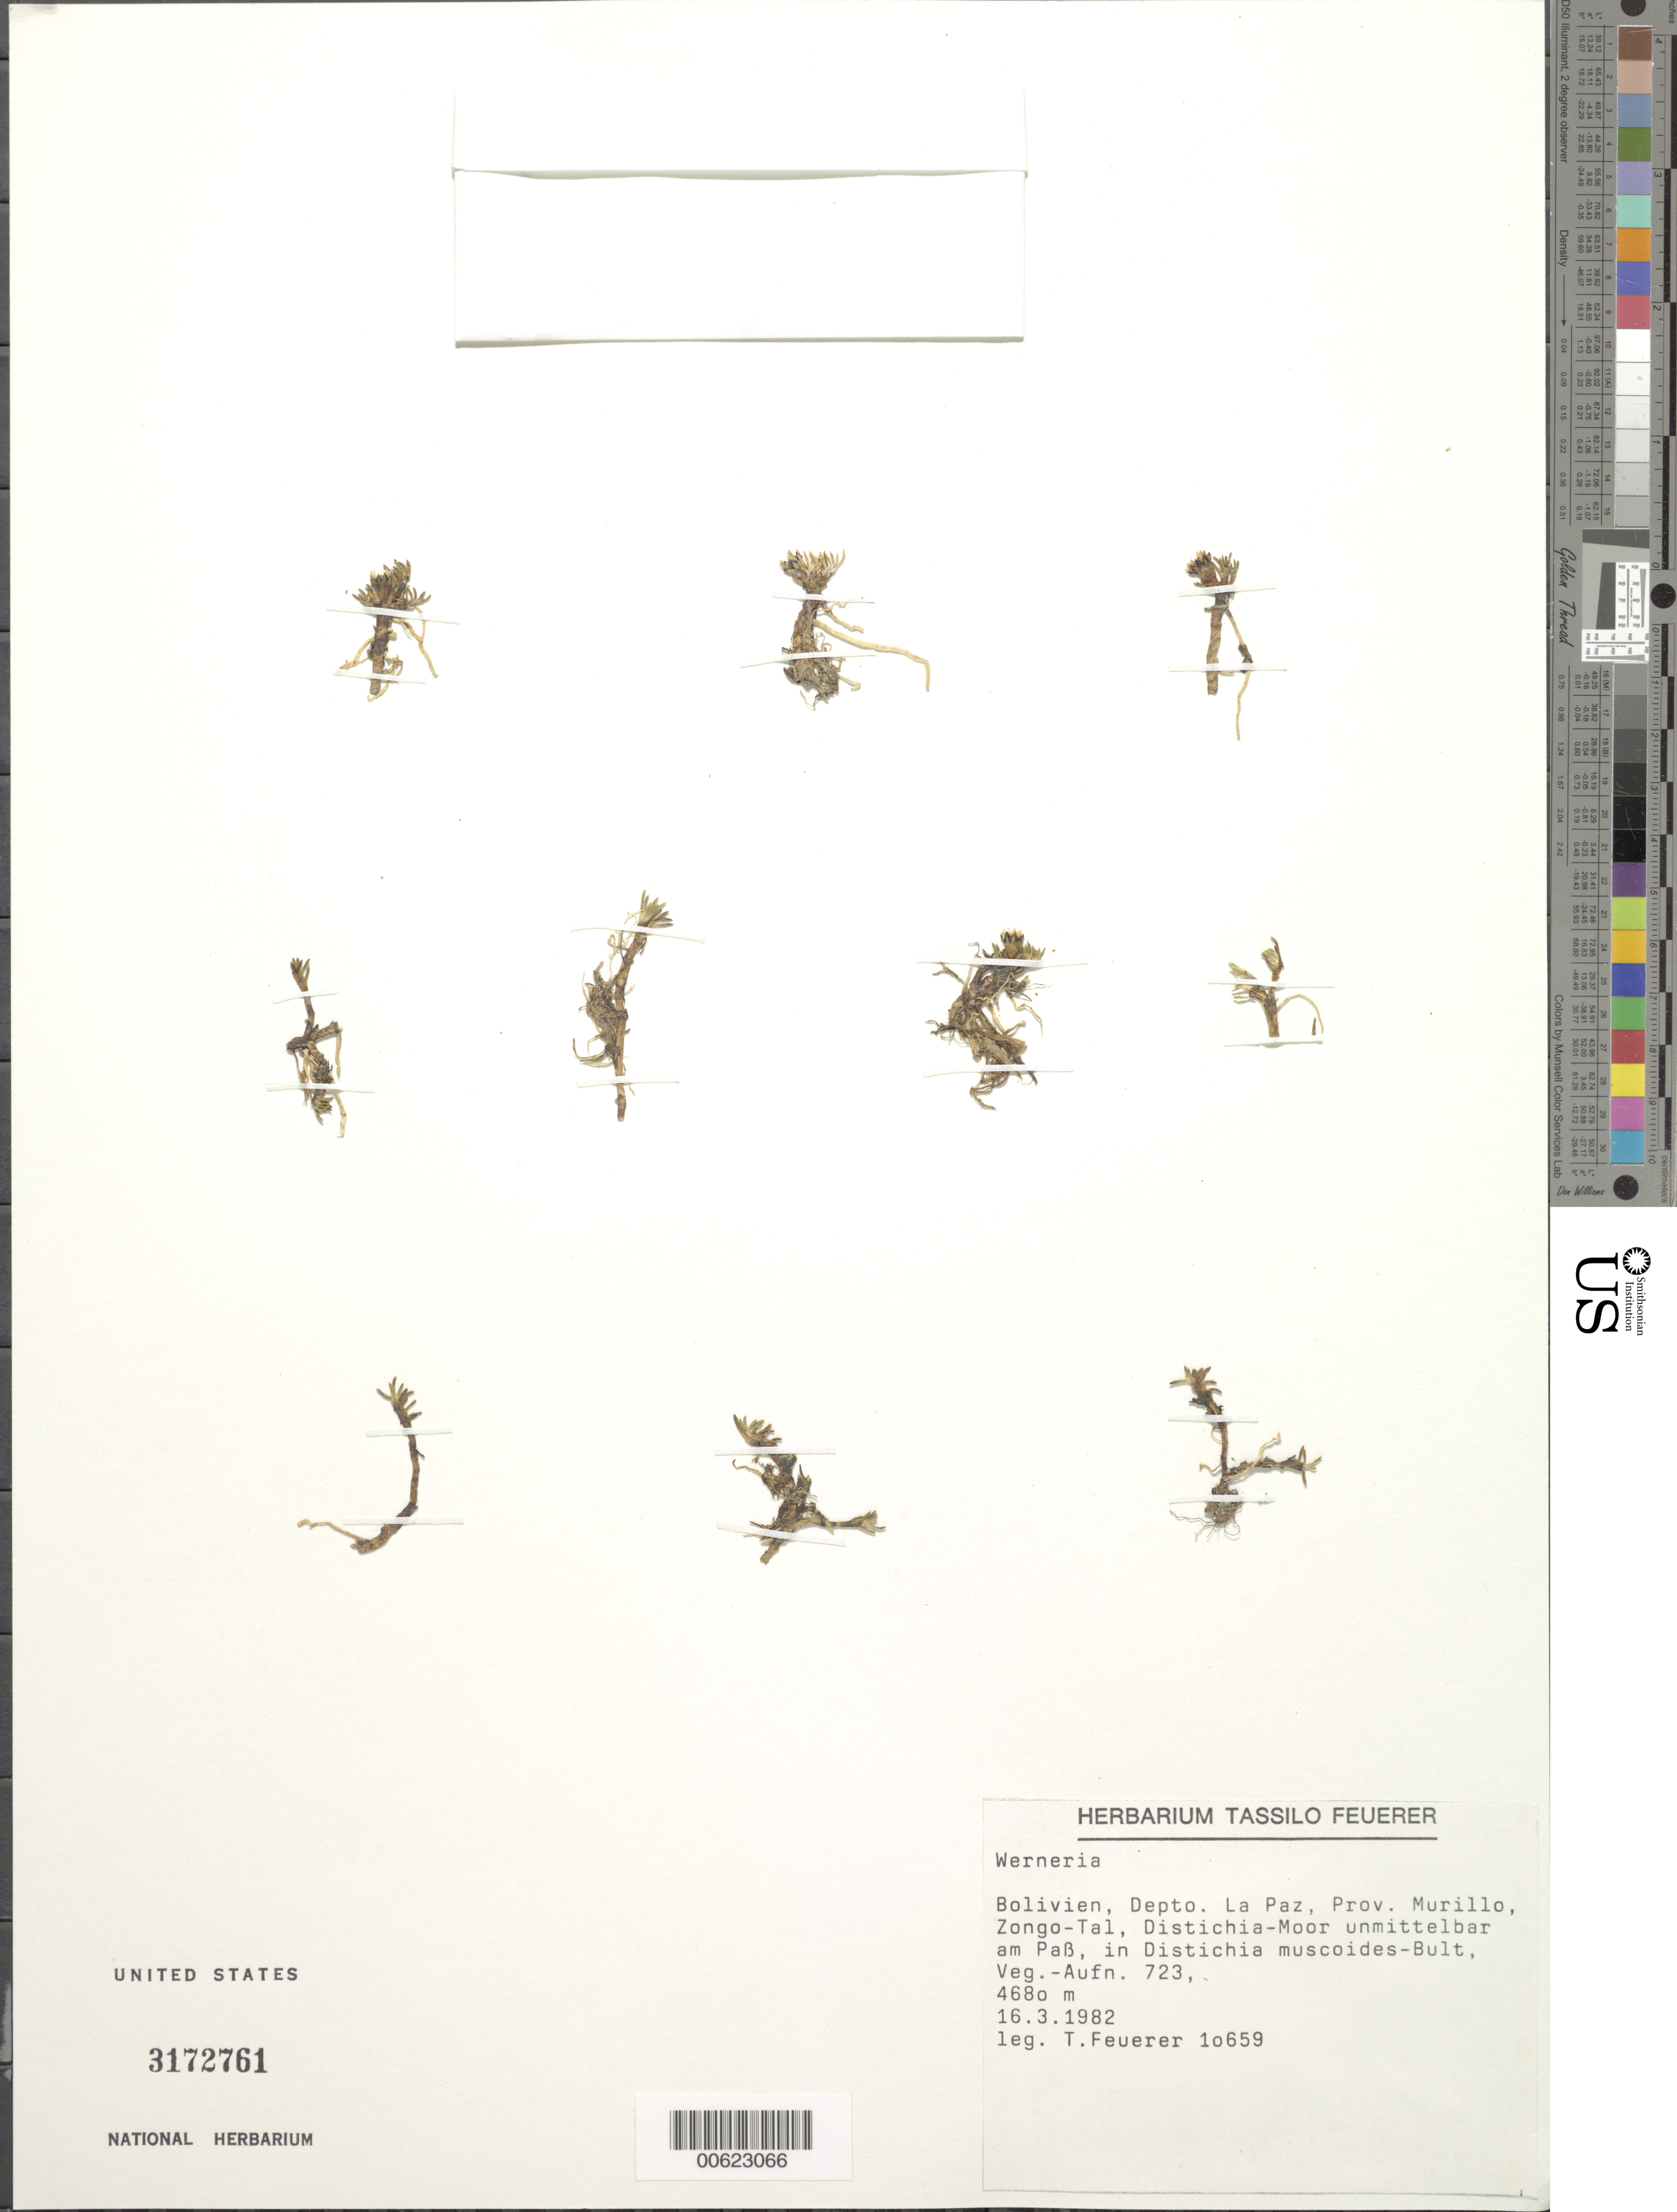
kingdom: Plantae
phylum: Tracheophyta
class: Magnoliopsida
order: Asterales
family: Asteraceae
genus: Werneria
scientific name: Werneria sp.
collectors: T. Feuerer & T. Feuerer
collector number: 10659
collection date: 1982-03-16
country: Bolivia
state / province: La Paz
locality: Prov. Murillo, Zongo-Tal, Dist.-Moor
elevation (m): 4680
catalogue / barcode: US 3172761